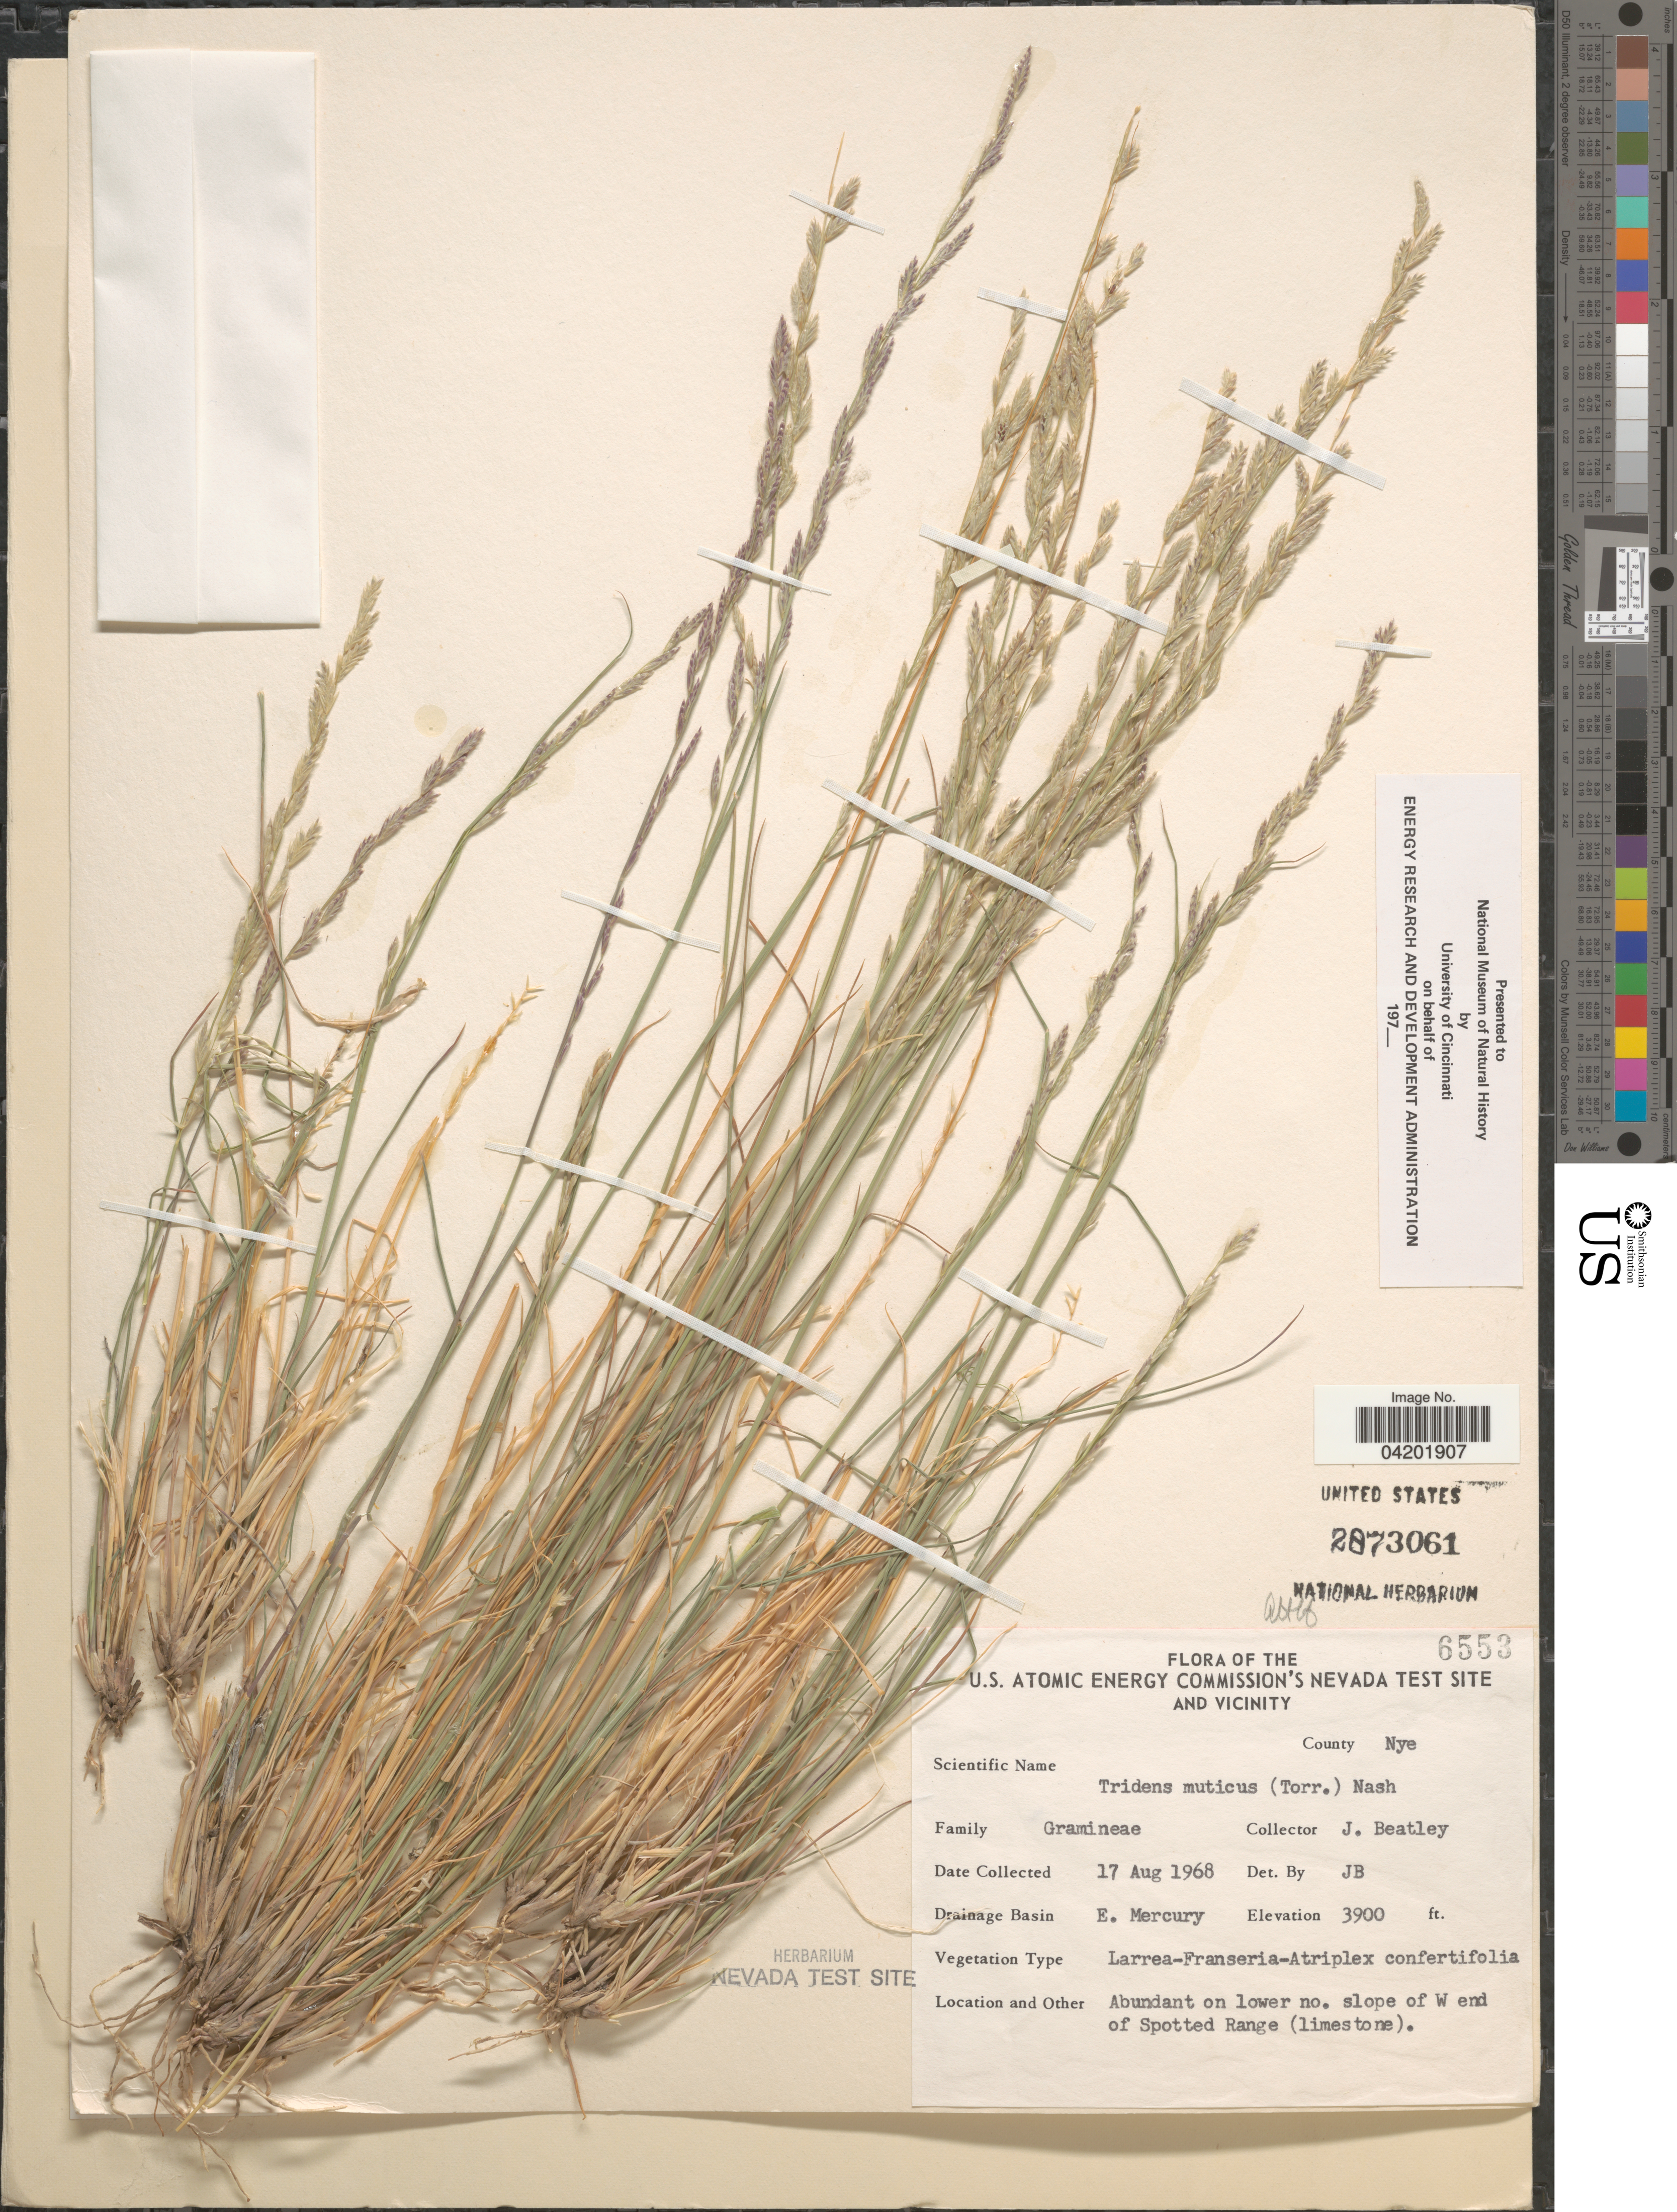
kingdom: Plantae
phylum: Tracheophyta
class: Liliopsida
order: Poales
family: Poaceae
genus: Tridentopsis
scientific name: Tridentopsis mutica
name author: (Torr.) P.M. Peterson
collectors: J. C. Beatley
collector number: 6553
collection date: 1968-08-17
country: United States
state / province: Nevada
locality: The U.S. Atomic Energy Commission's Nevada Test Site and Vicinity. County Nye. Drainage Basin E. Mercury. Abundant on lower no. slope of W end of Spotted Range (limestone).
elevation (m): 1189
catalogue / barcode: US 2873061